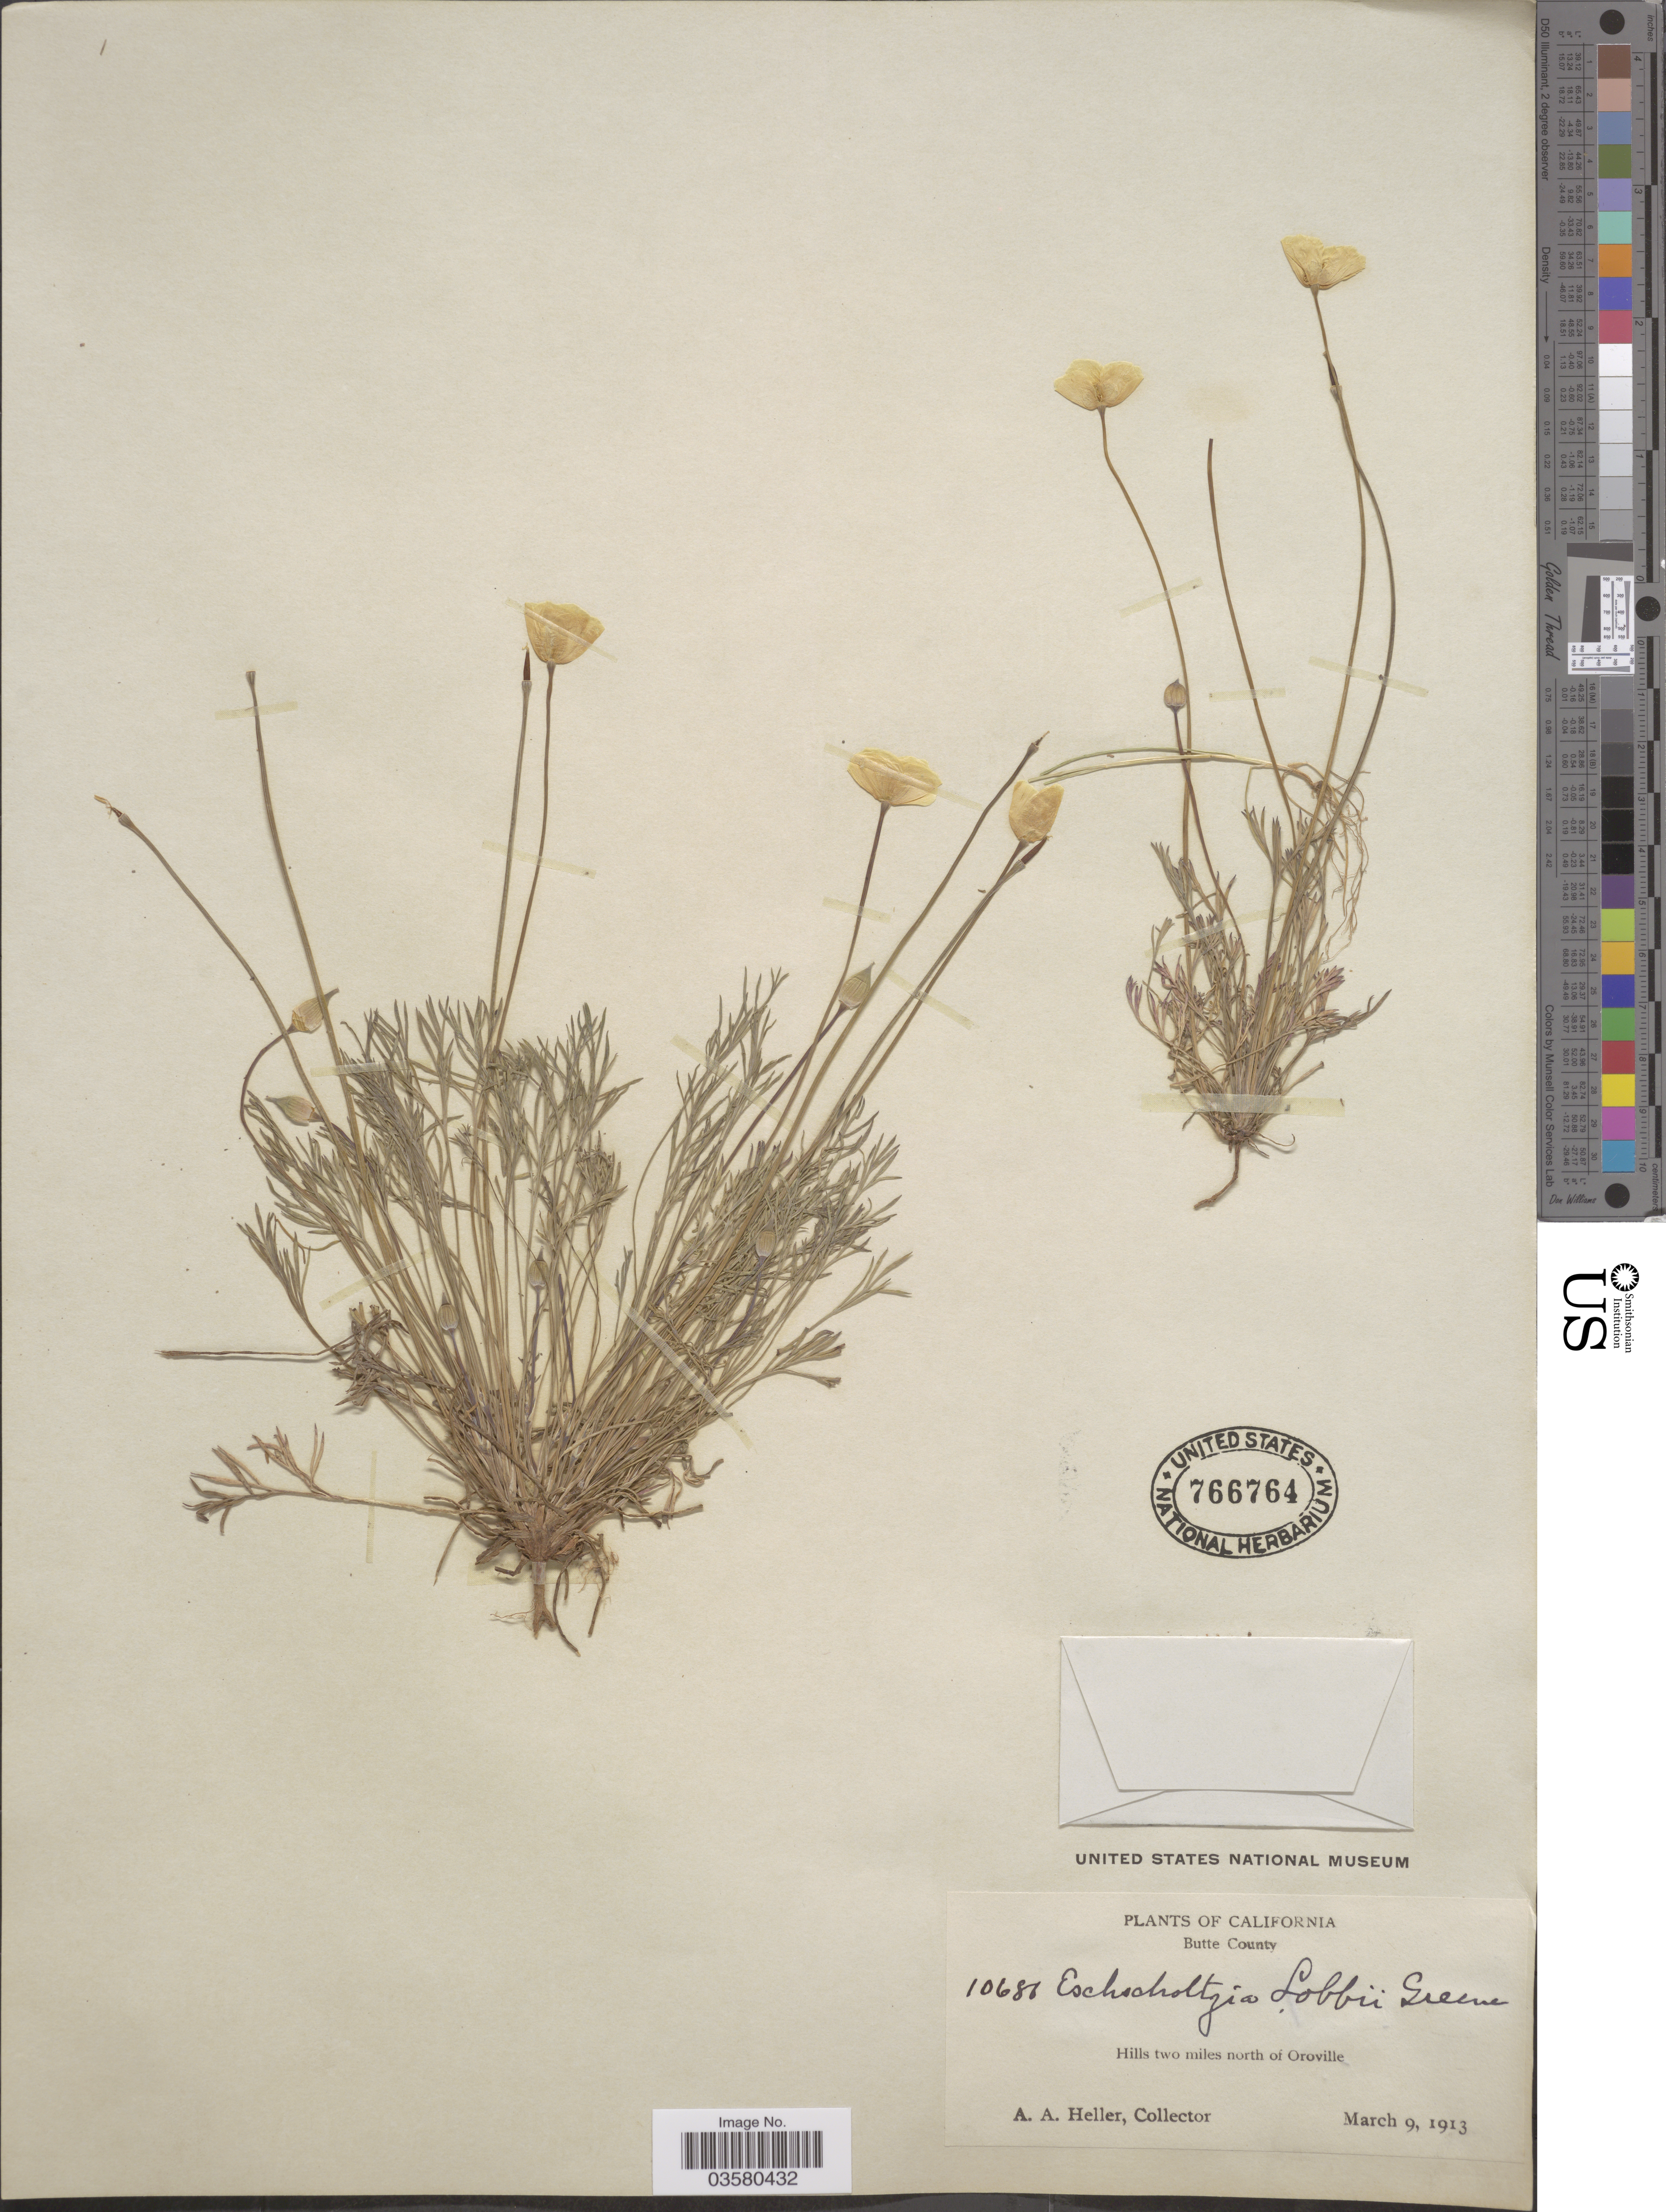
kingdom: Plantae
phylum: Tracheophyta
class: Magnoliopsida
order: Ranunculales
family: Papaveraceae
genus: Eschscholzia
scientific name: Eschscholzia lobbii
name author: Greene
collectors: A. A. Heller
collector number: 10686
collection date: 1913-03-09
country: United States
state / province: California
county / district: Butte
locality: Butte county. Hills two miles north of Oroville.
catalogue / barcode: US 766764